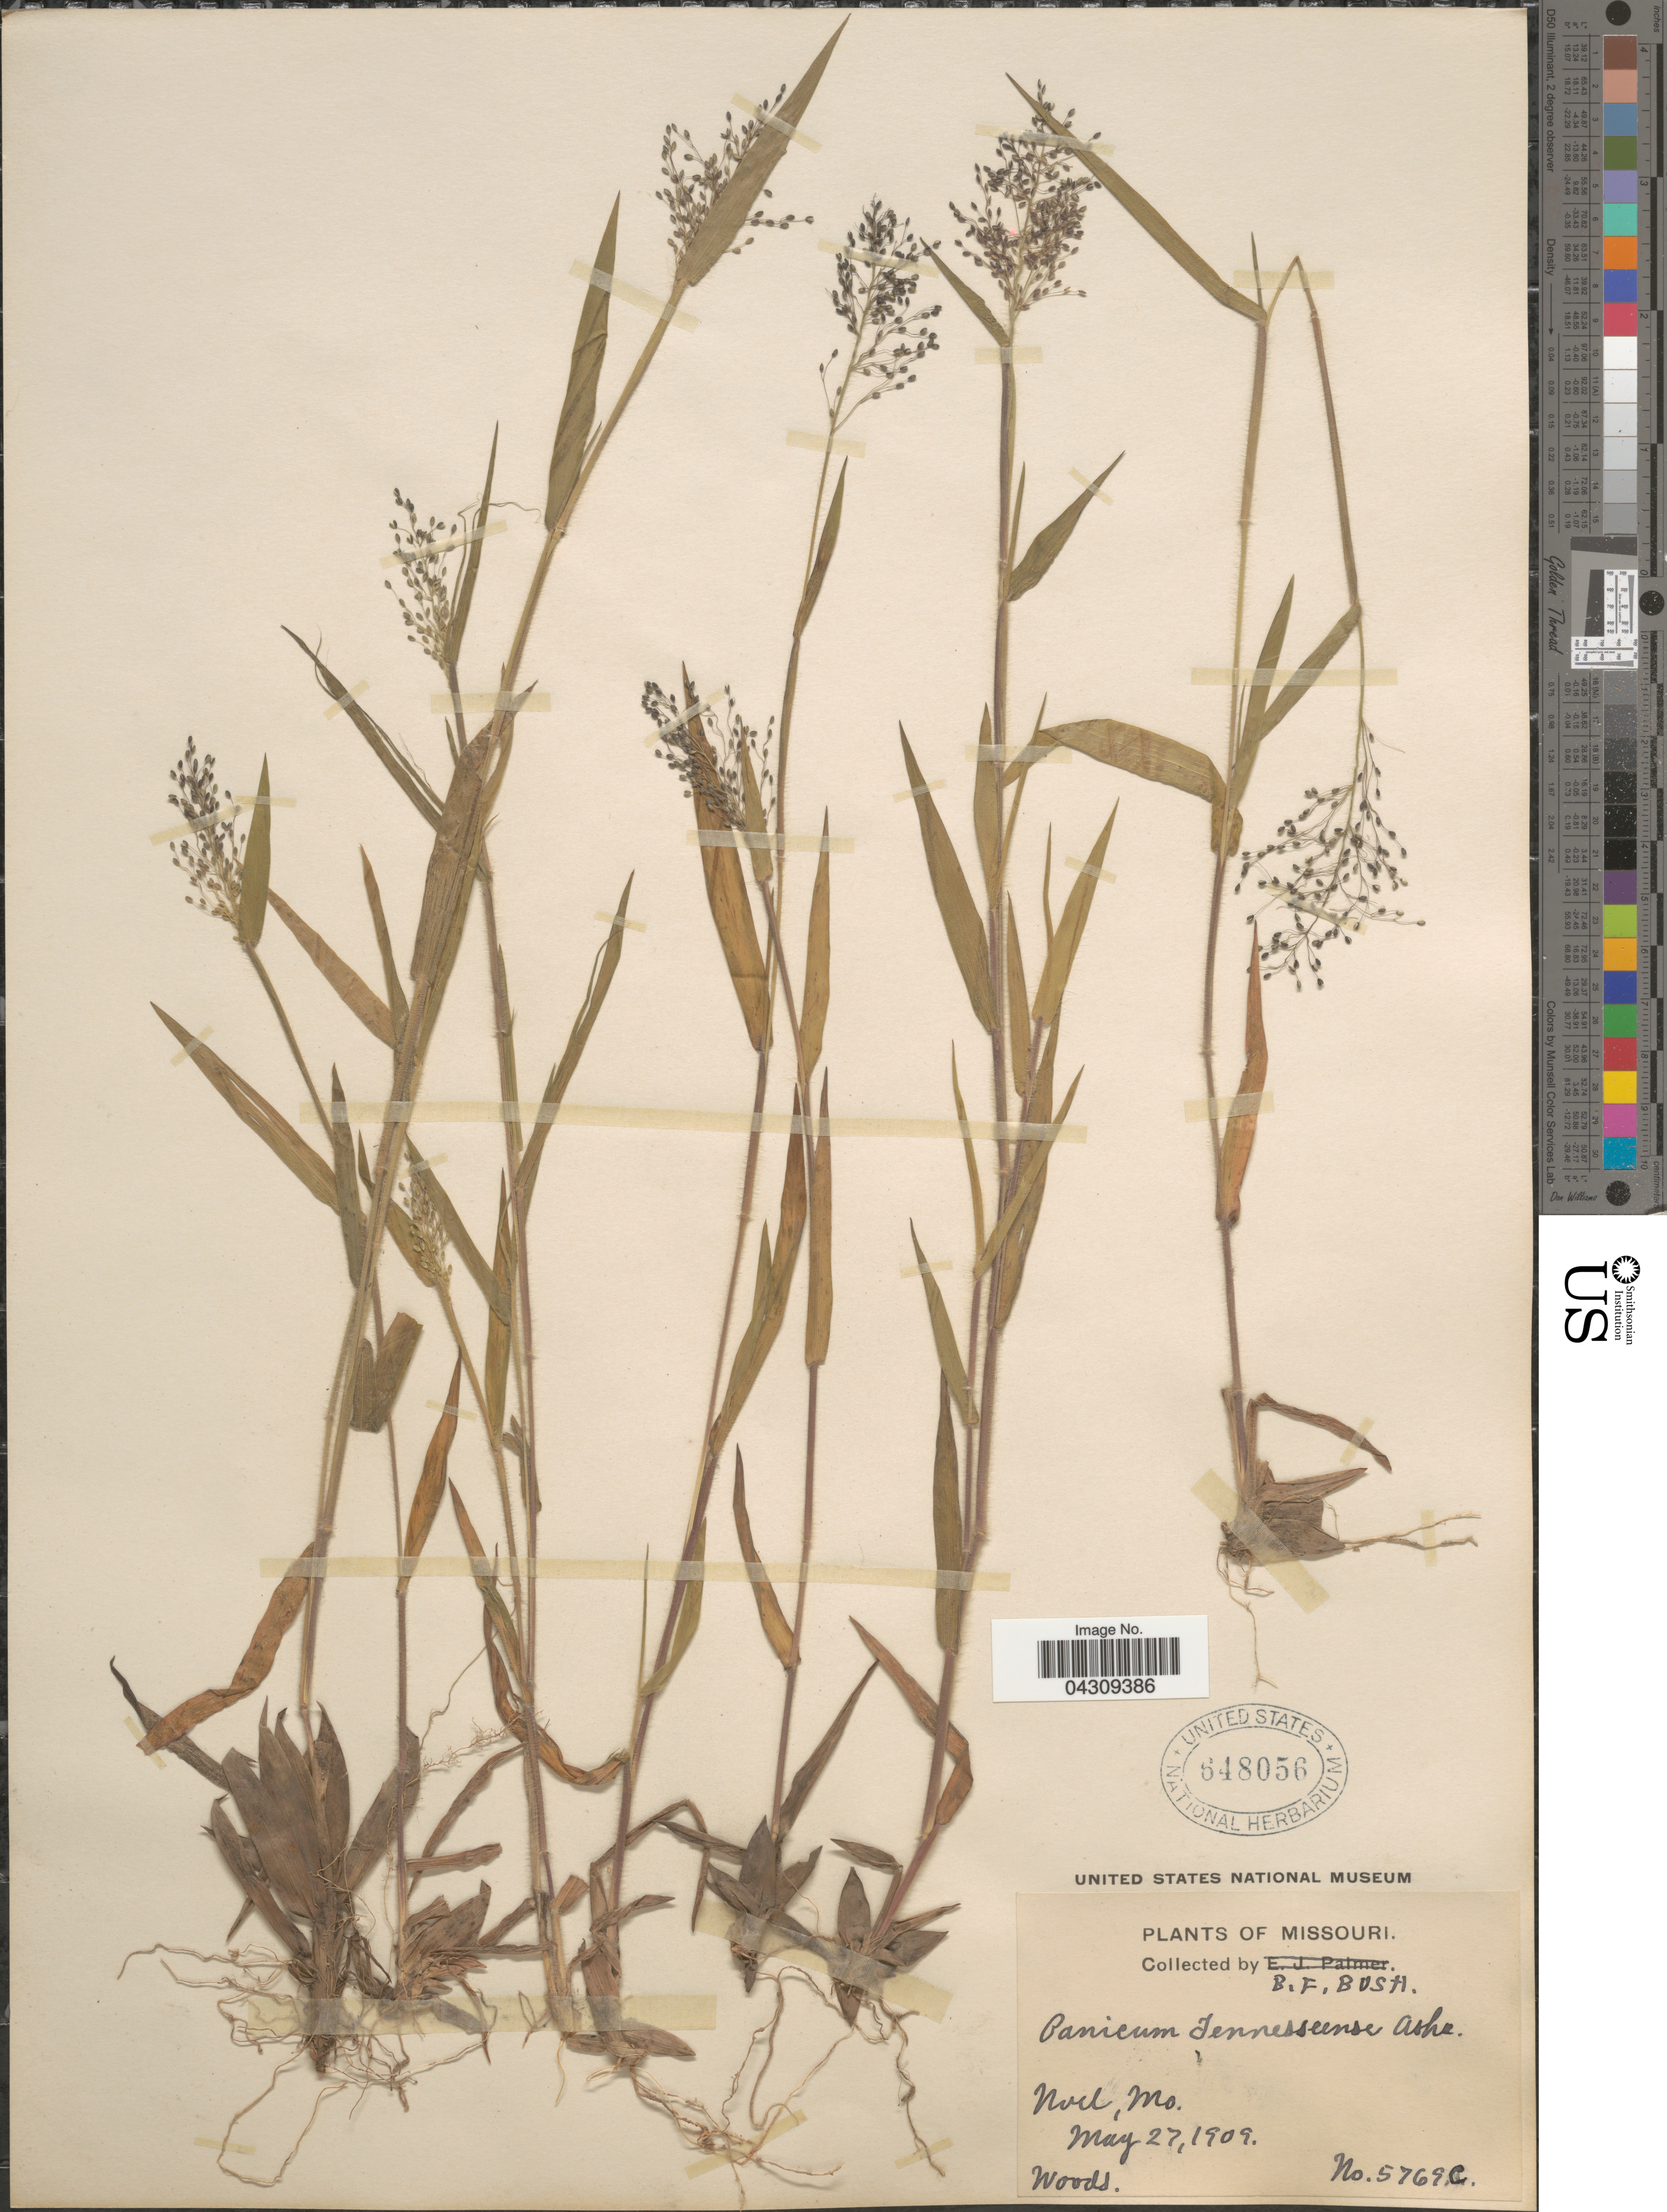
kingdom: Plantae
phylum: Tracheophyta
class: Liliopsida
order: Poales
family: Poaceae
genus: Dichanthelium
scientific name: Dichanthelium acuminatum var. acuminatum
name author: (Sw.) Gould & C.A. Clark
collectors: B. F. Bush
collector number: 5769c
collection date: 1909-05-27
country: United States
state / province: Missouri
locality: Noel. Woods.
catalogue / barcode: US 648056